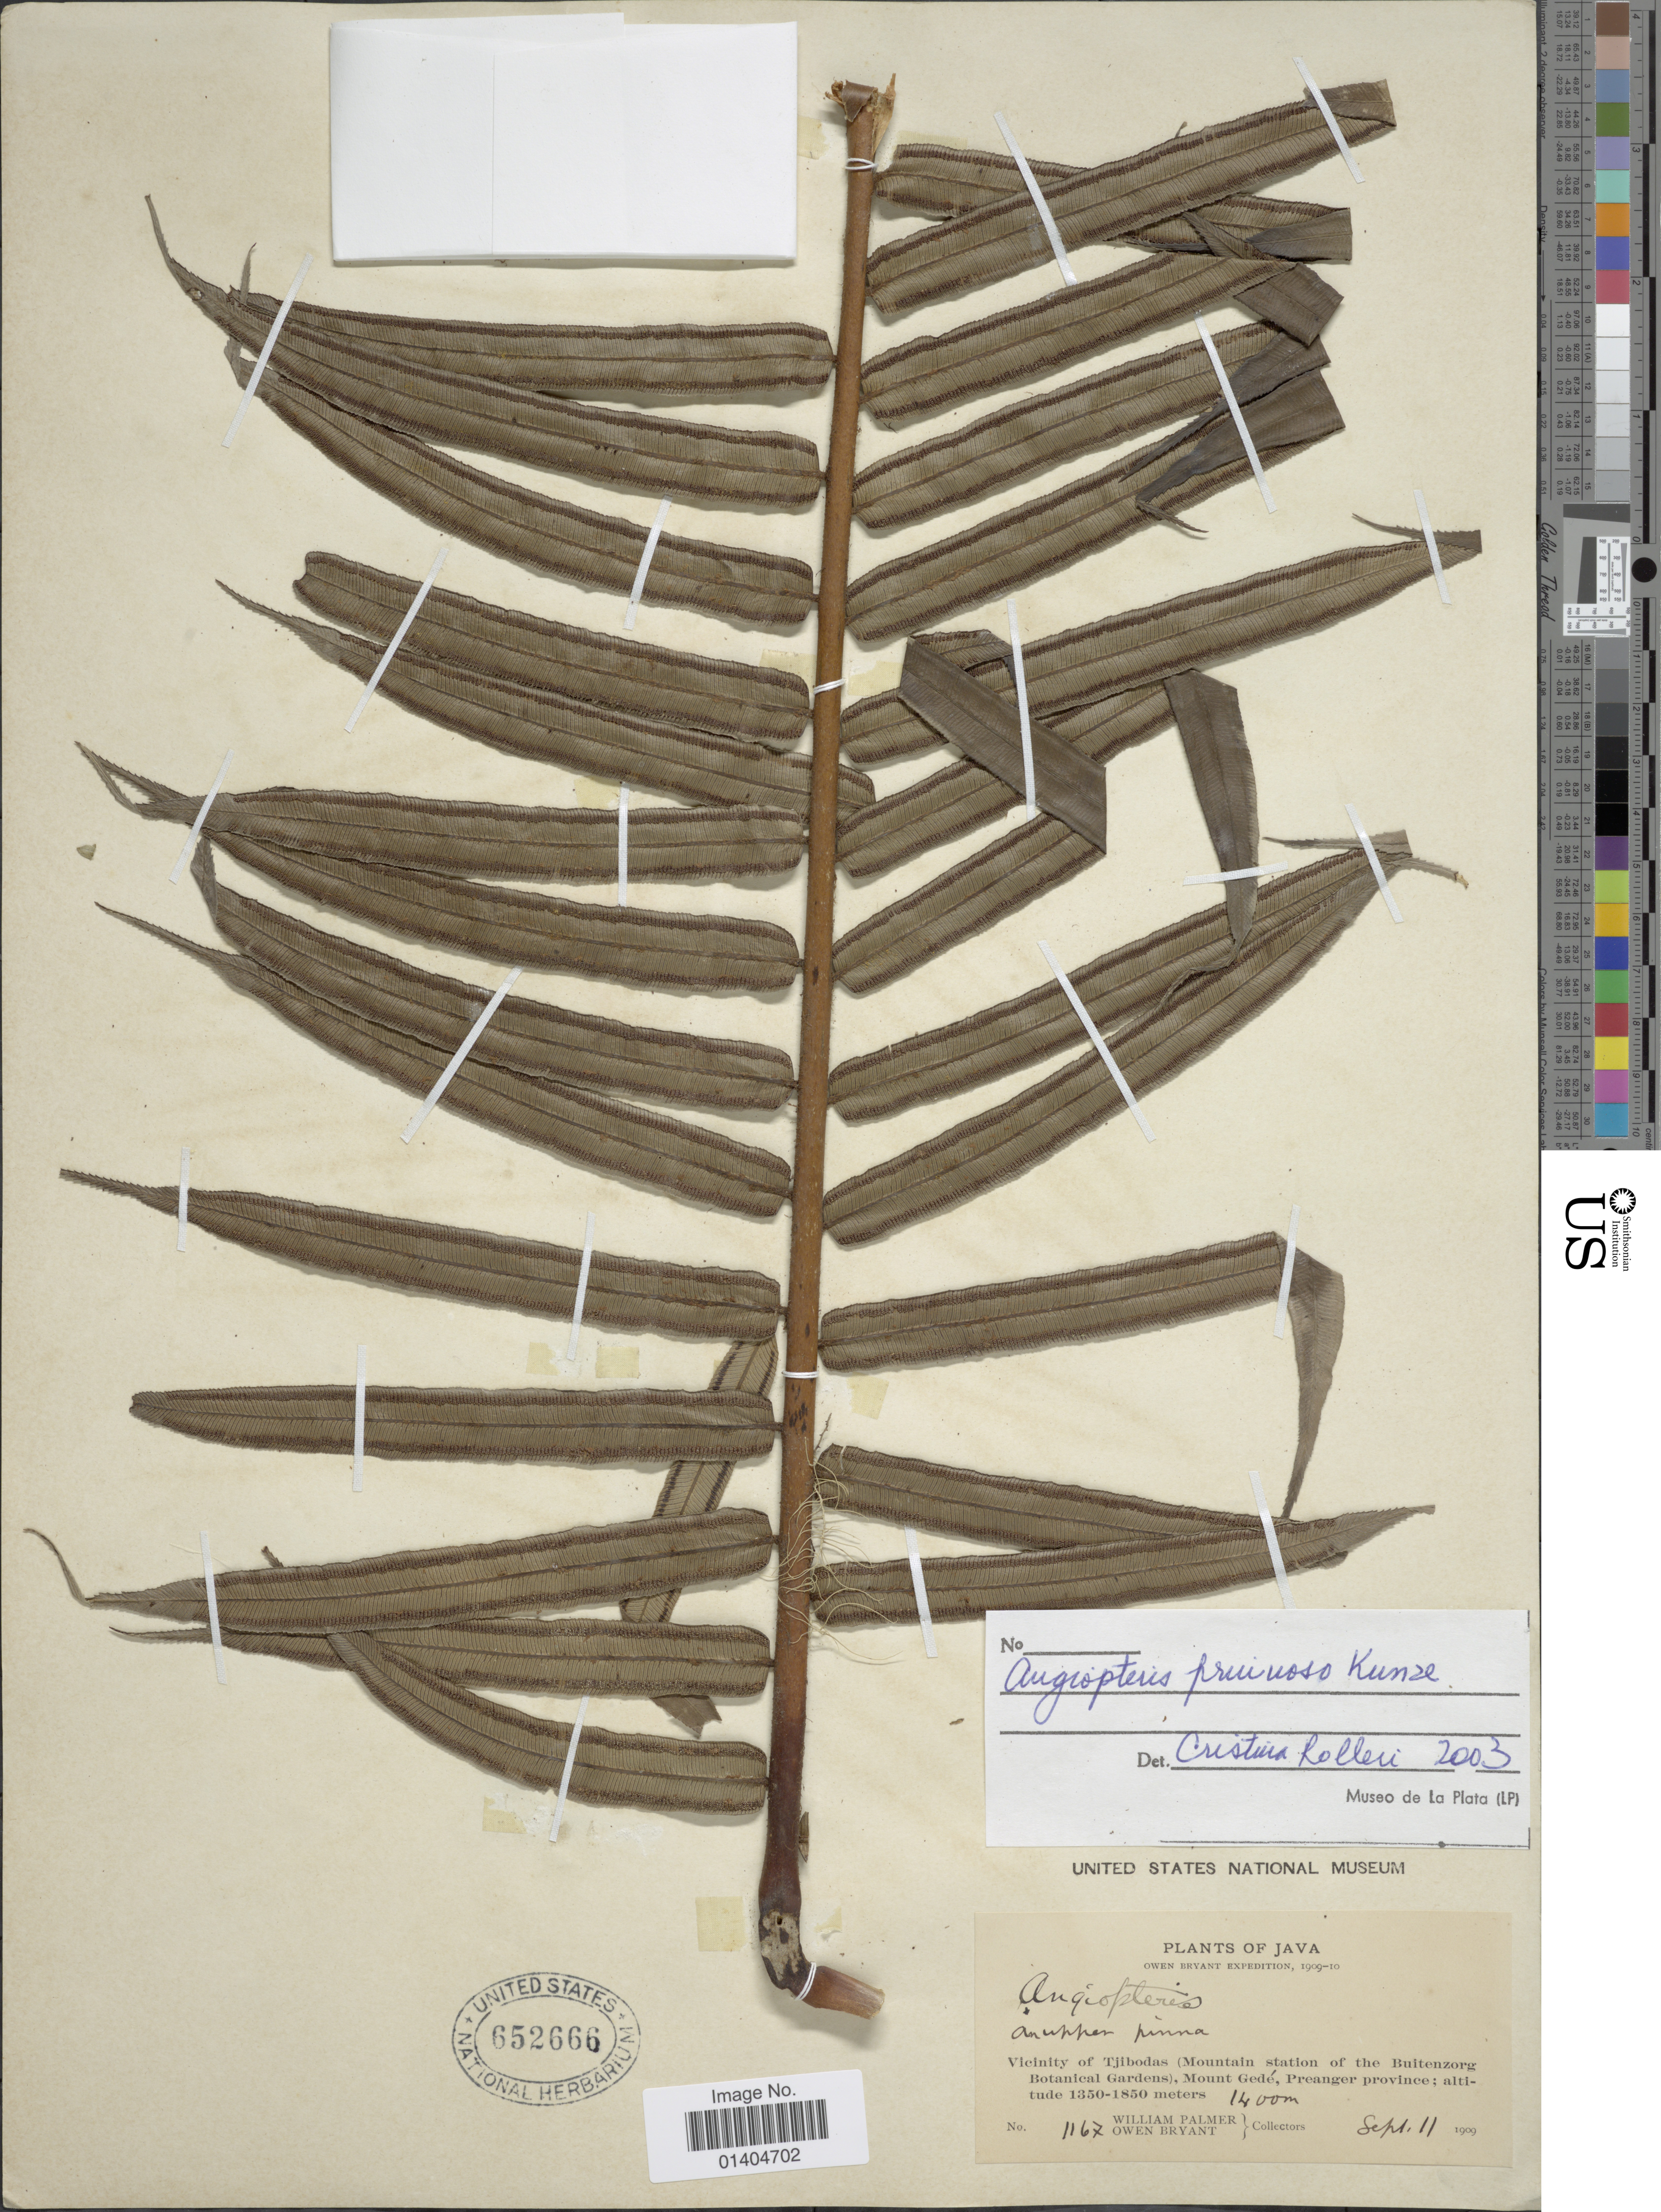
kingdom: Plantae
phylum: Tracheophyta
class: Polypodiopsida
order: Marattiales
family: Marattiaceae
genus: Angiopteris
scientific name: Angiopteris pruinosa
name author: Kunze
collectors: W. Palmer & O. Bryant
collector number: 1167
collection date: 1909-09-11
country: Indonesia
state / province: Java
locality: Java. Vicinity of Tjibodas (Mountain station of the Buitenzorg Botanical Gardens), Mount Gedé, Preanger Province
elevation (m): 1400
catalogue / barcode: US 652666